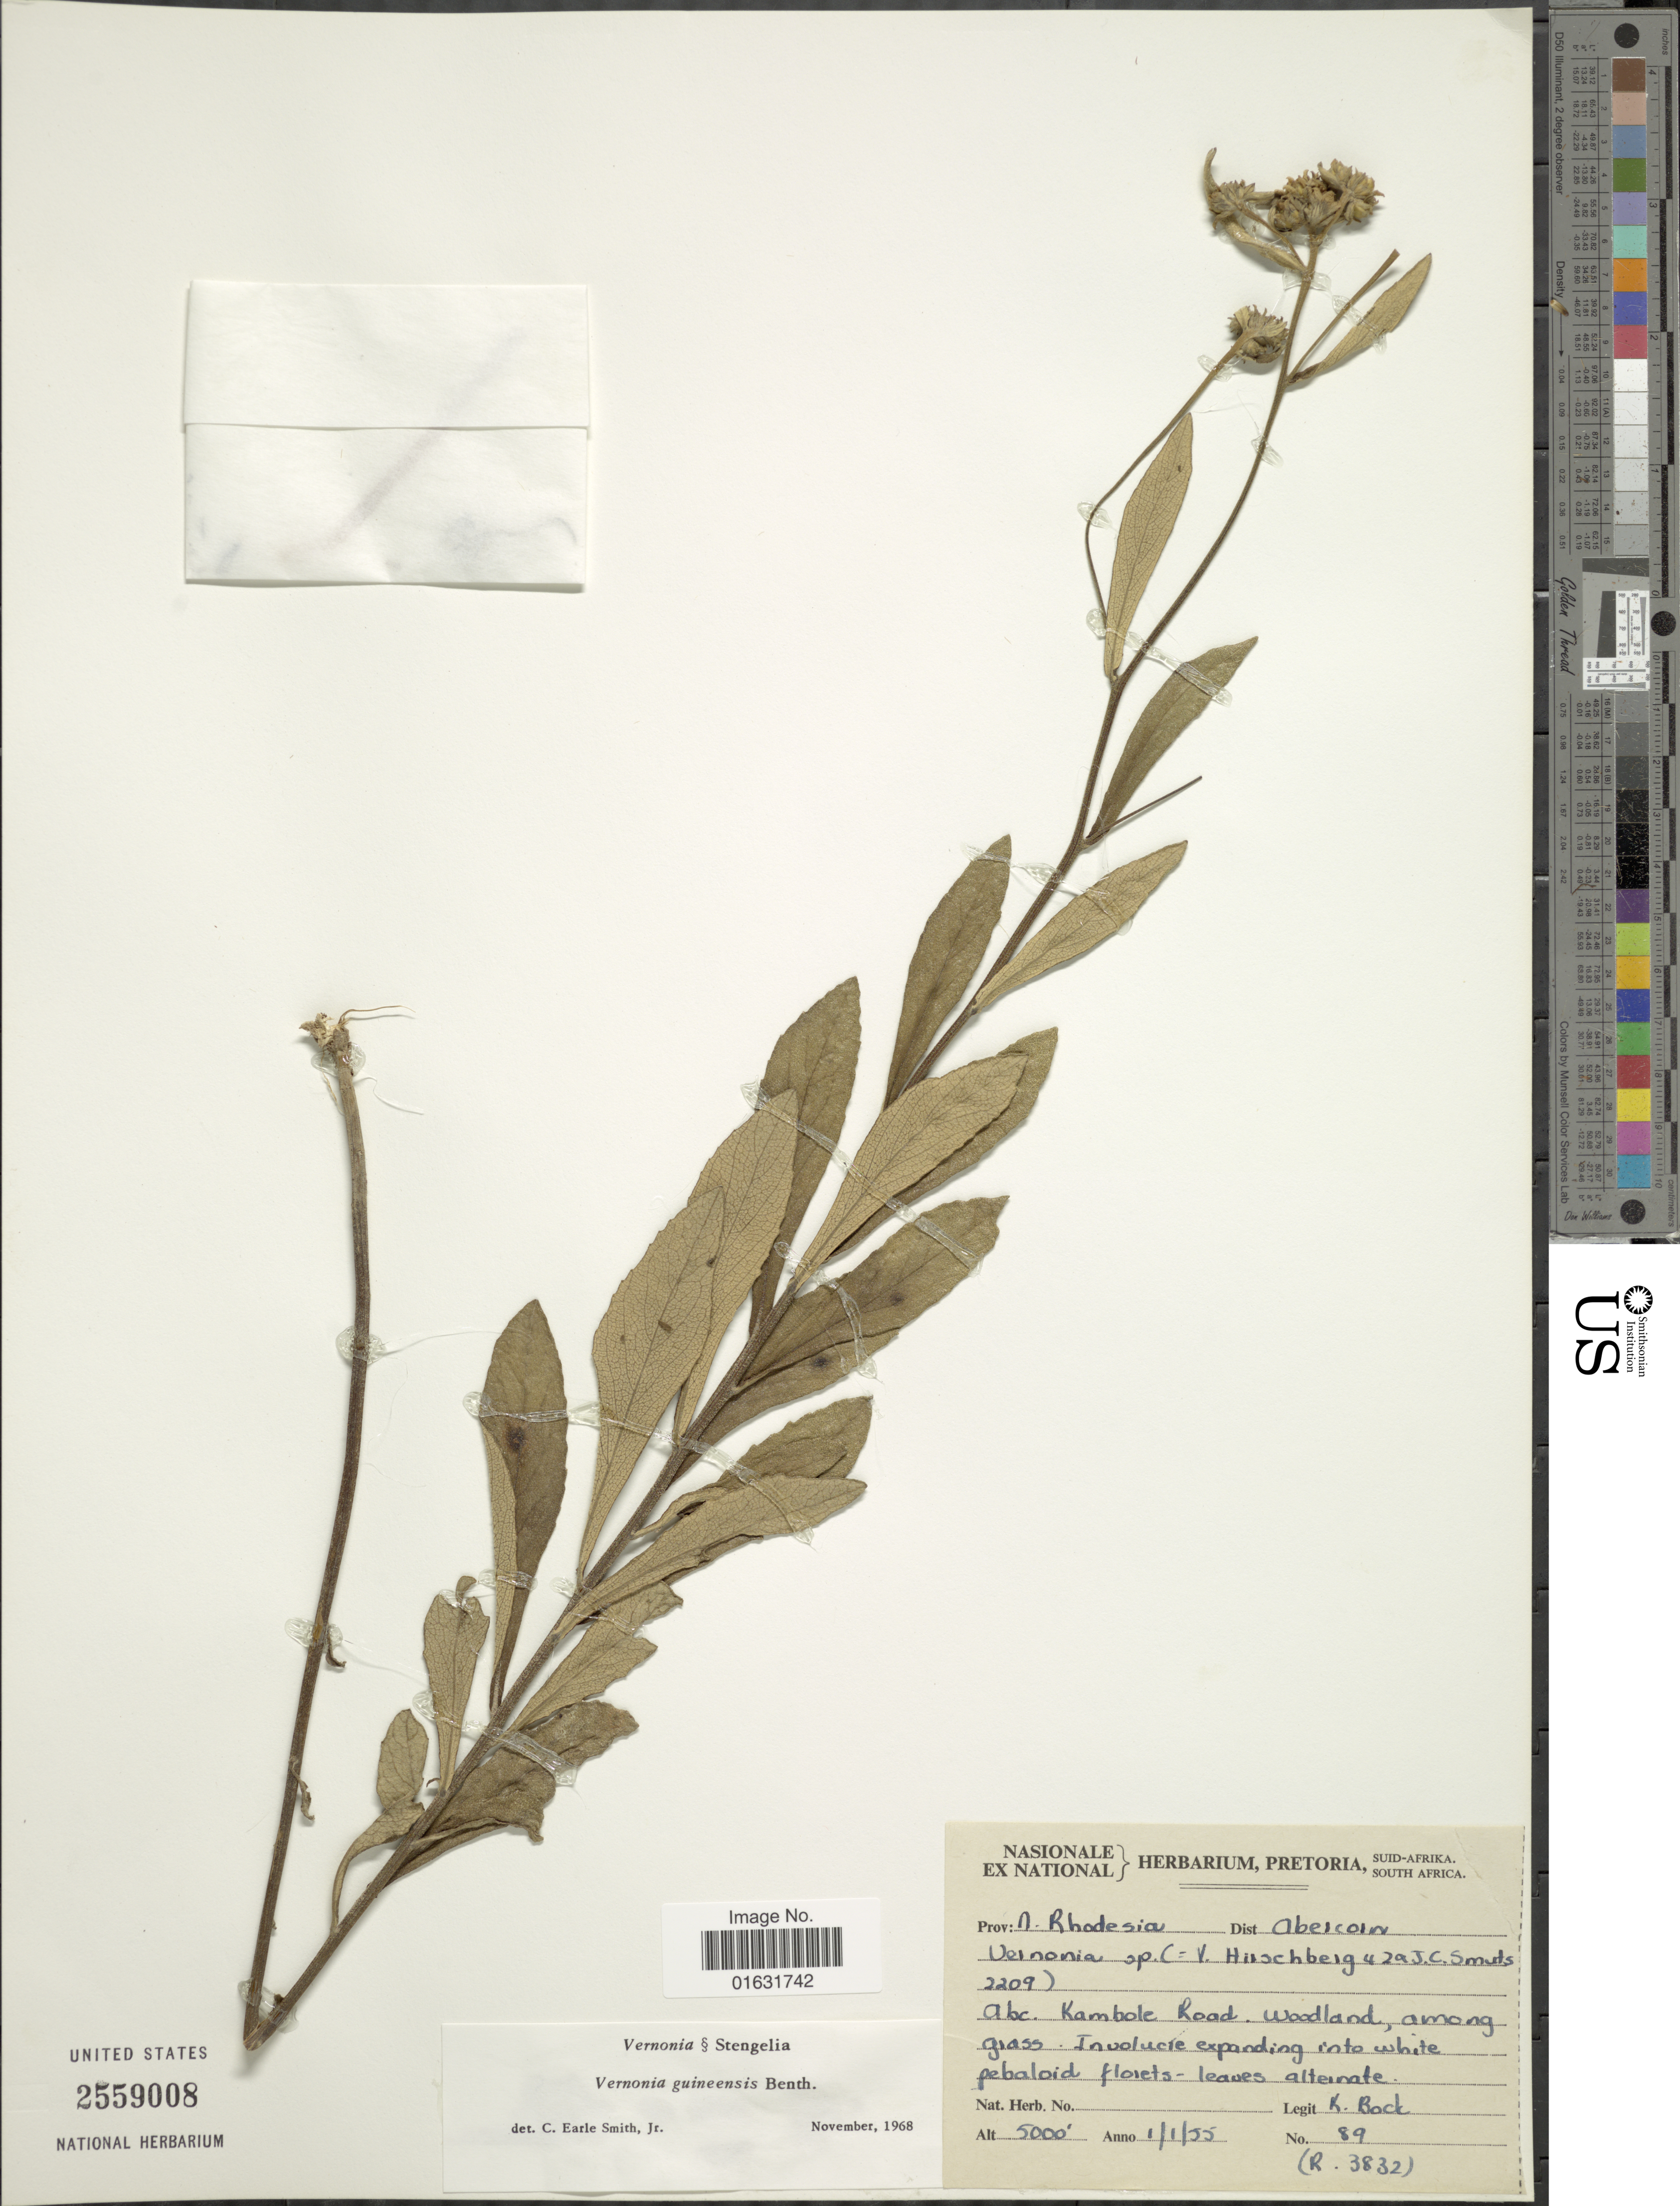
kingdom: Plantae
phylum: Tracheophyta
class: Magnoliopsida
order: Asterales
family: Asteraceae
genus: Baccharoides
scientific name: Baccharoides guineensis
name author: (Benth. in Benth. & Hook. f.) H. Rob.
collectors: K. Bock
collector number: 89*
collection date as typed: Transcribed d/m/y: 1/1/55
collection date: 1955-01-01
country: Zambia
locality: Prov. N. Rhodesia, Dist.: Abercorn, Kamble road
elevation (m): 1524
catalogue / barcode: US 2559008